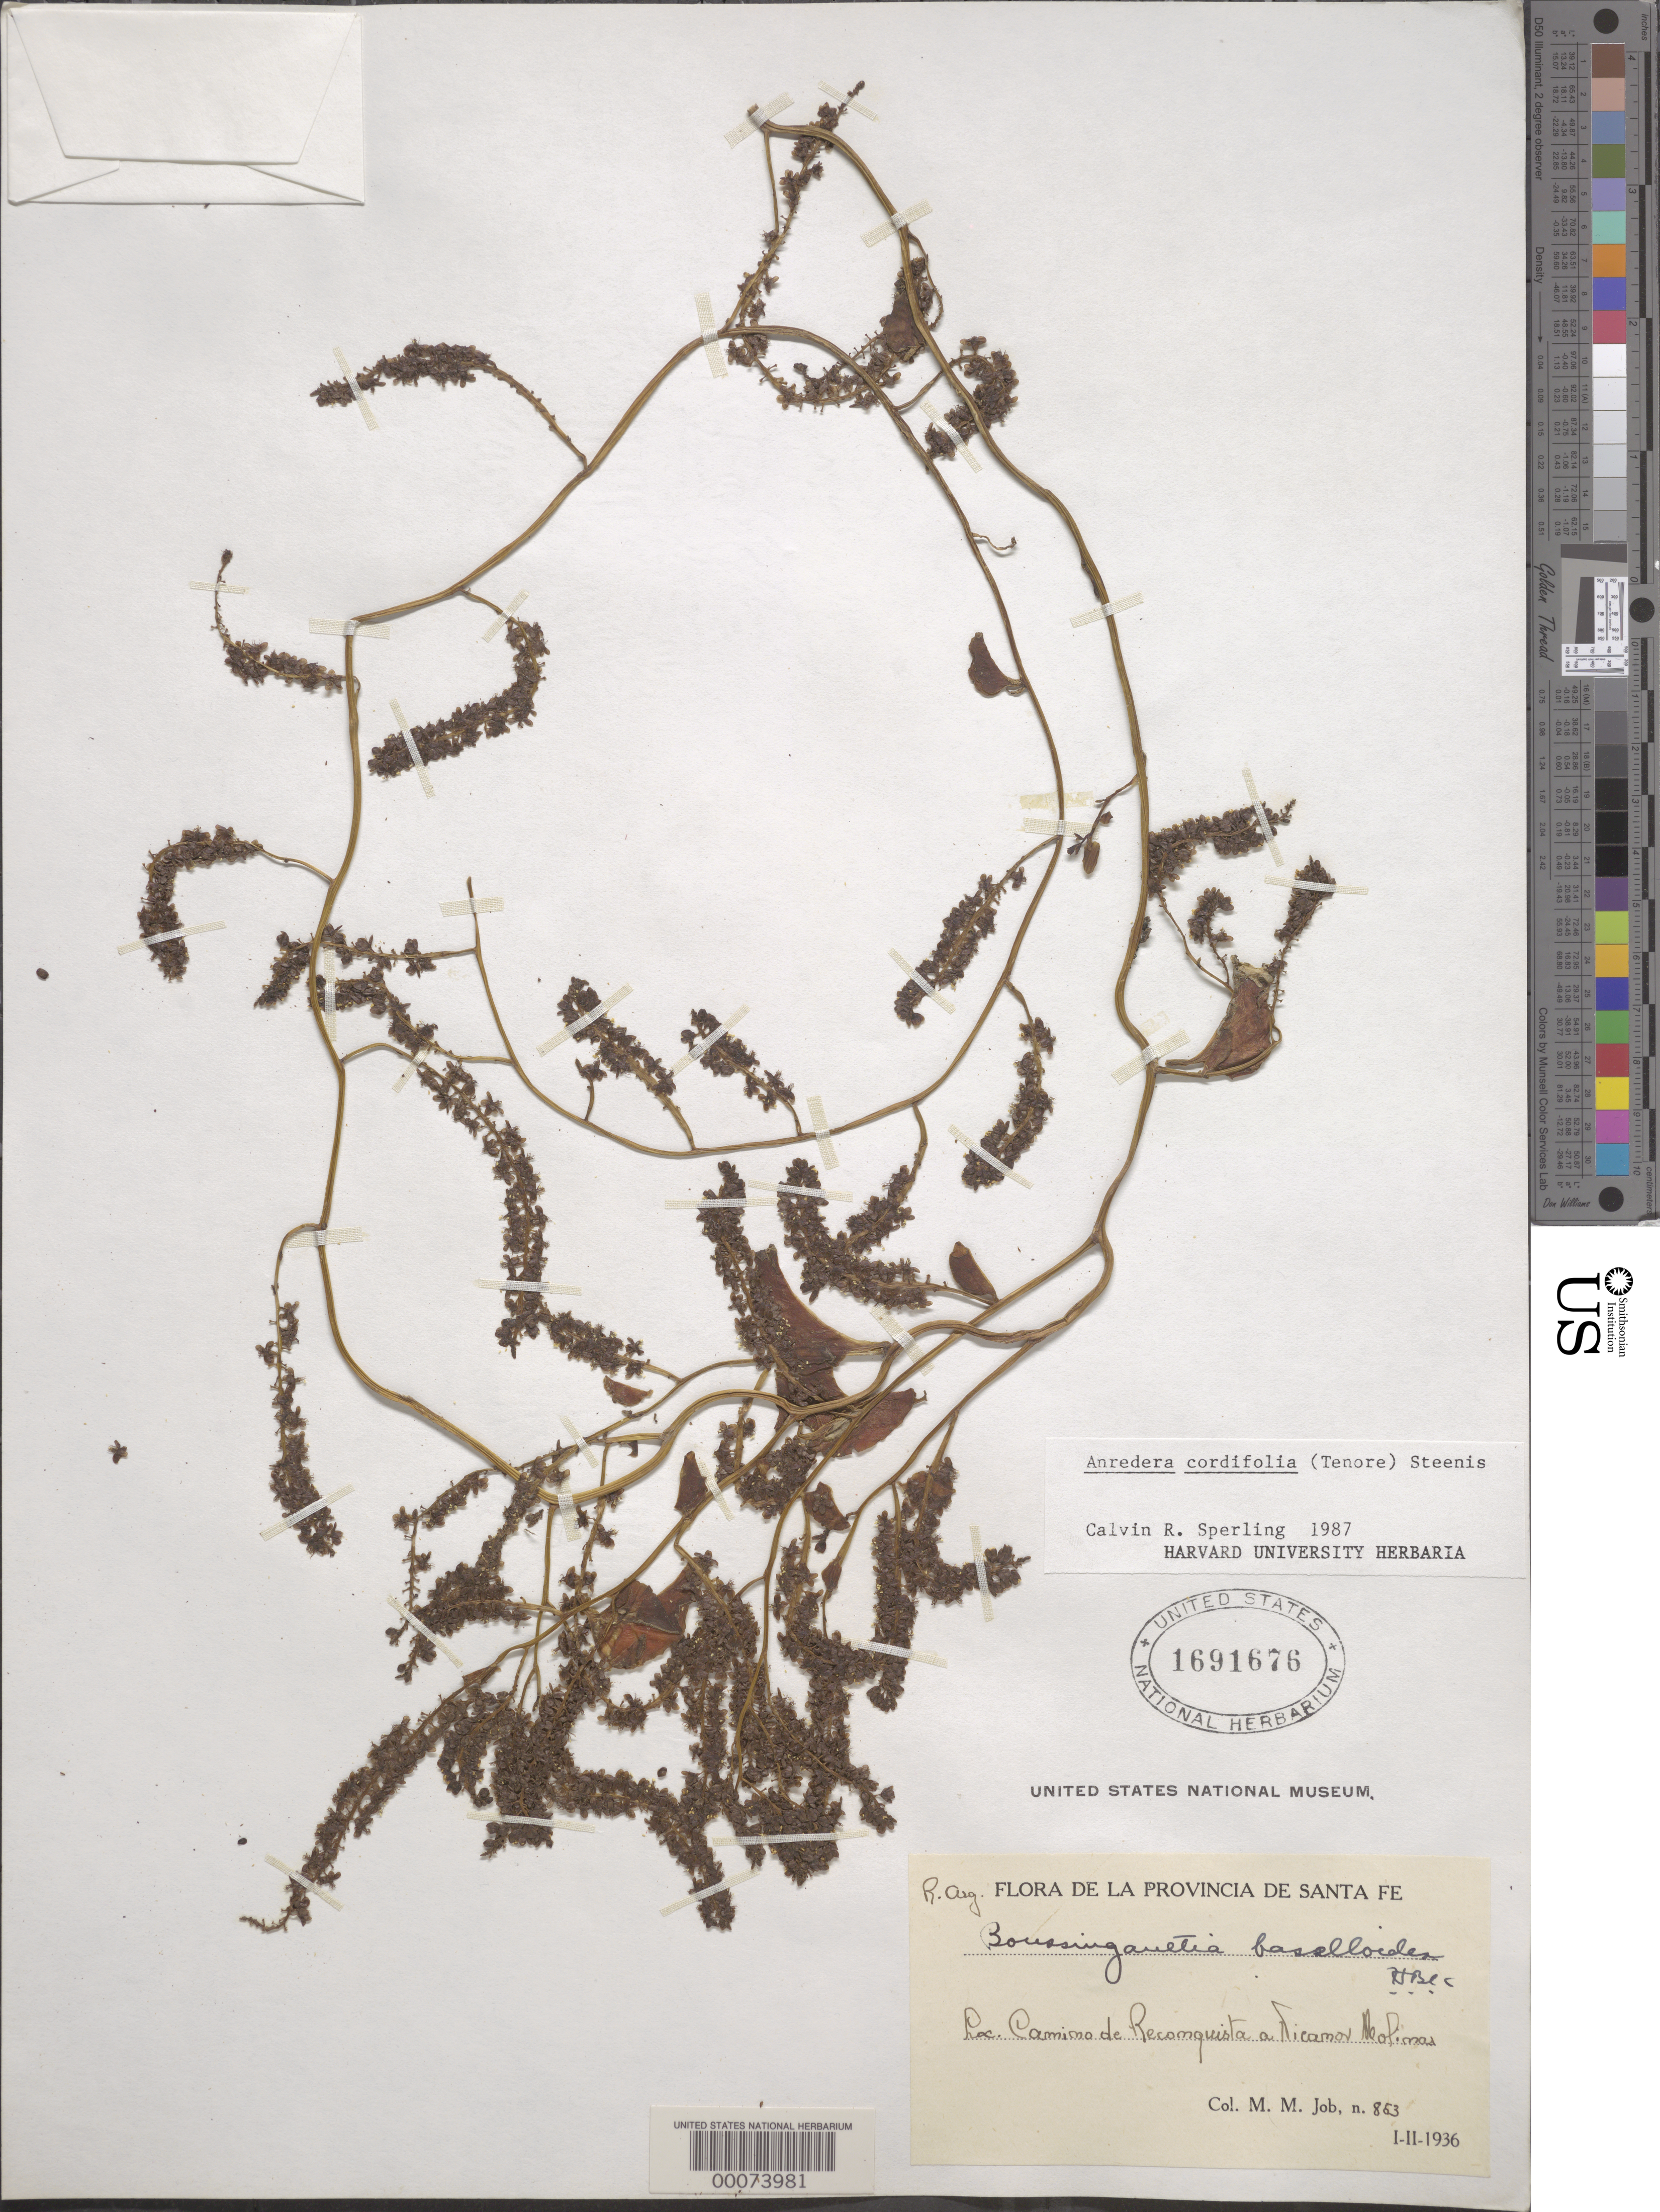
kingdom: Plantae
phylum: Tracheophyta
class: Magnoliopsida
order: Caryophyllales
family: Basellaceae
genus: Anredera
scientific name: Anredera cordifolia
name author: (Ten.) Steenis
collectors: M. Job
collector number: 853*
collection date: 1936-01/1936-02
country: Argentina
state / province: Santa Fe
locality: R. Arg. Camino de Reconquista a Nicanor Molinas.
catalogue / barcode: US 1691676